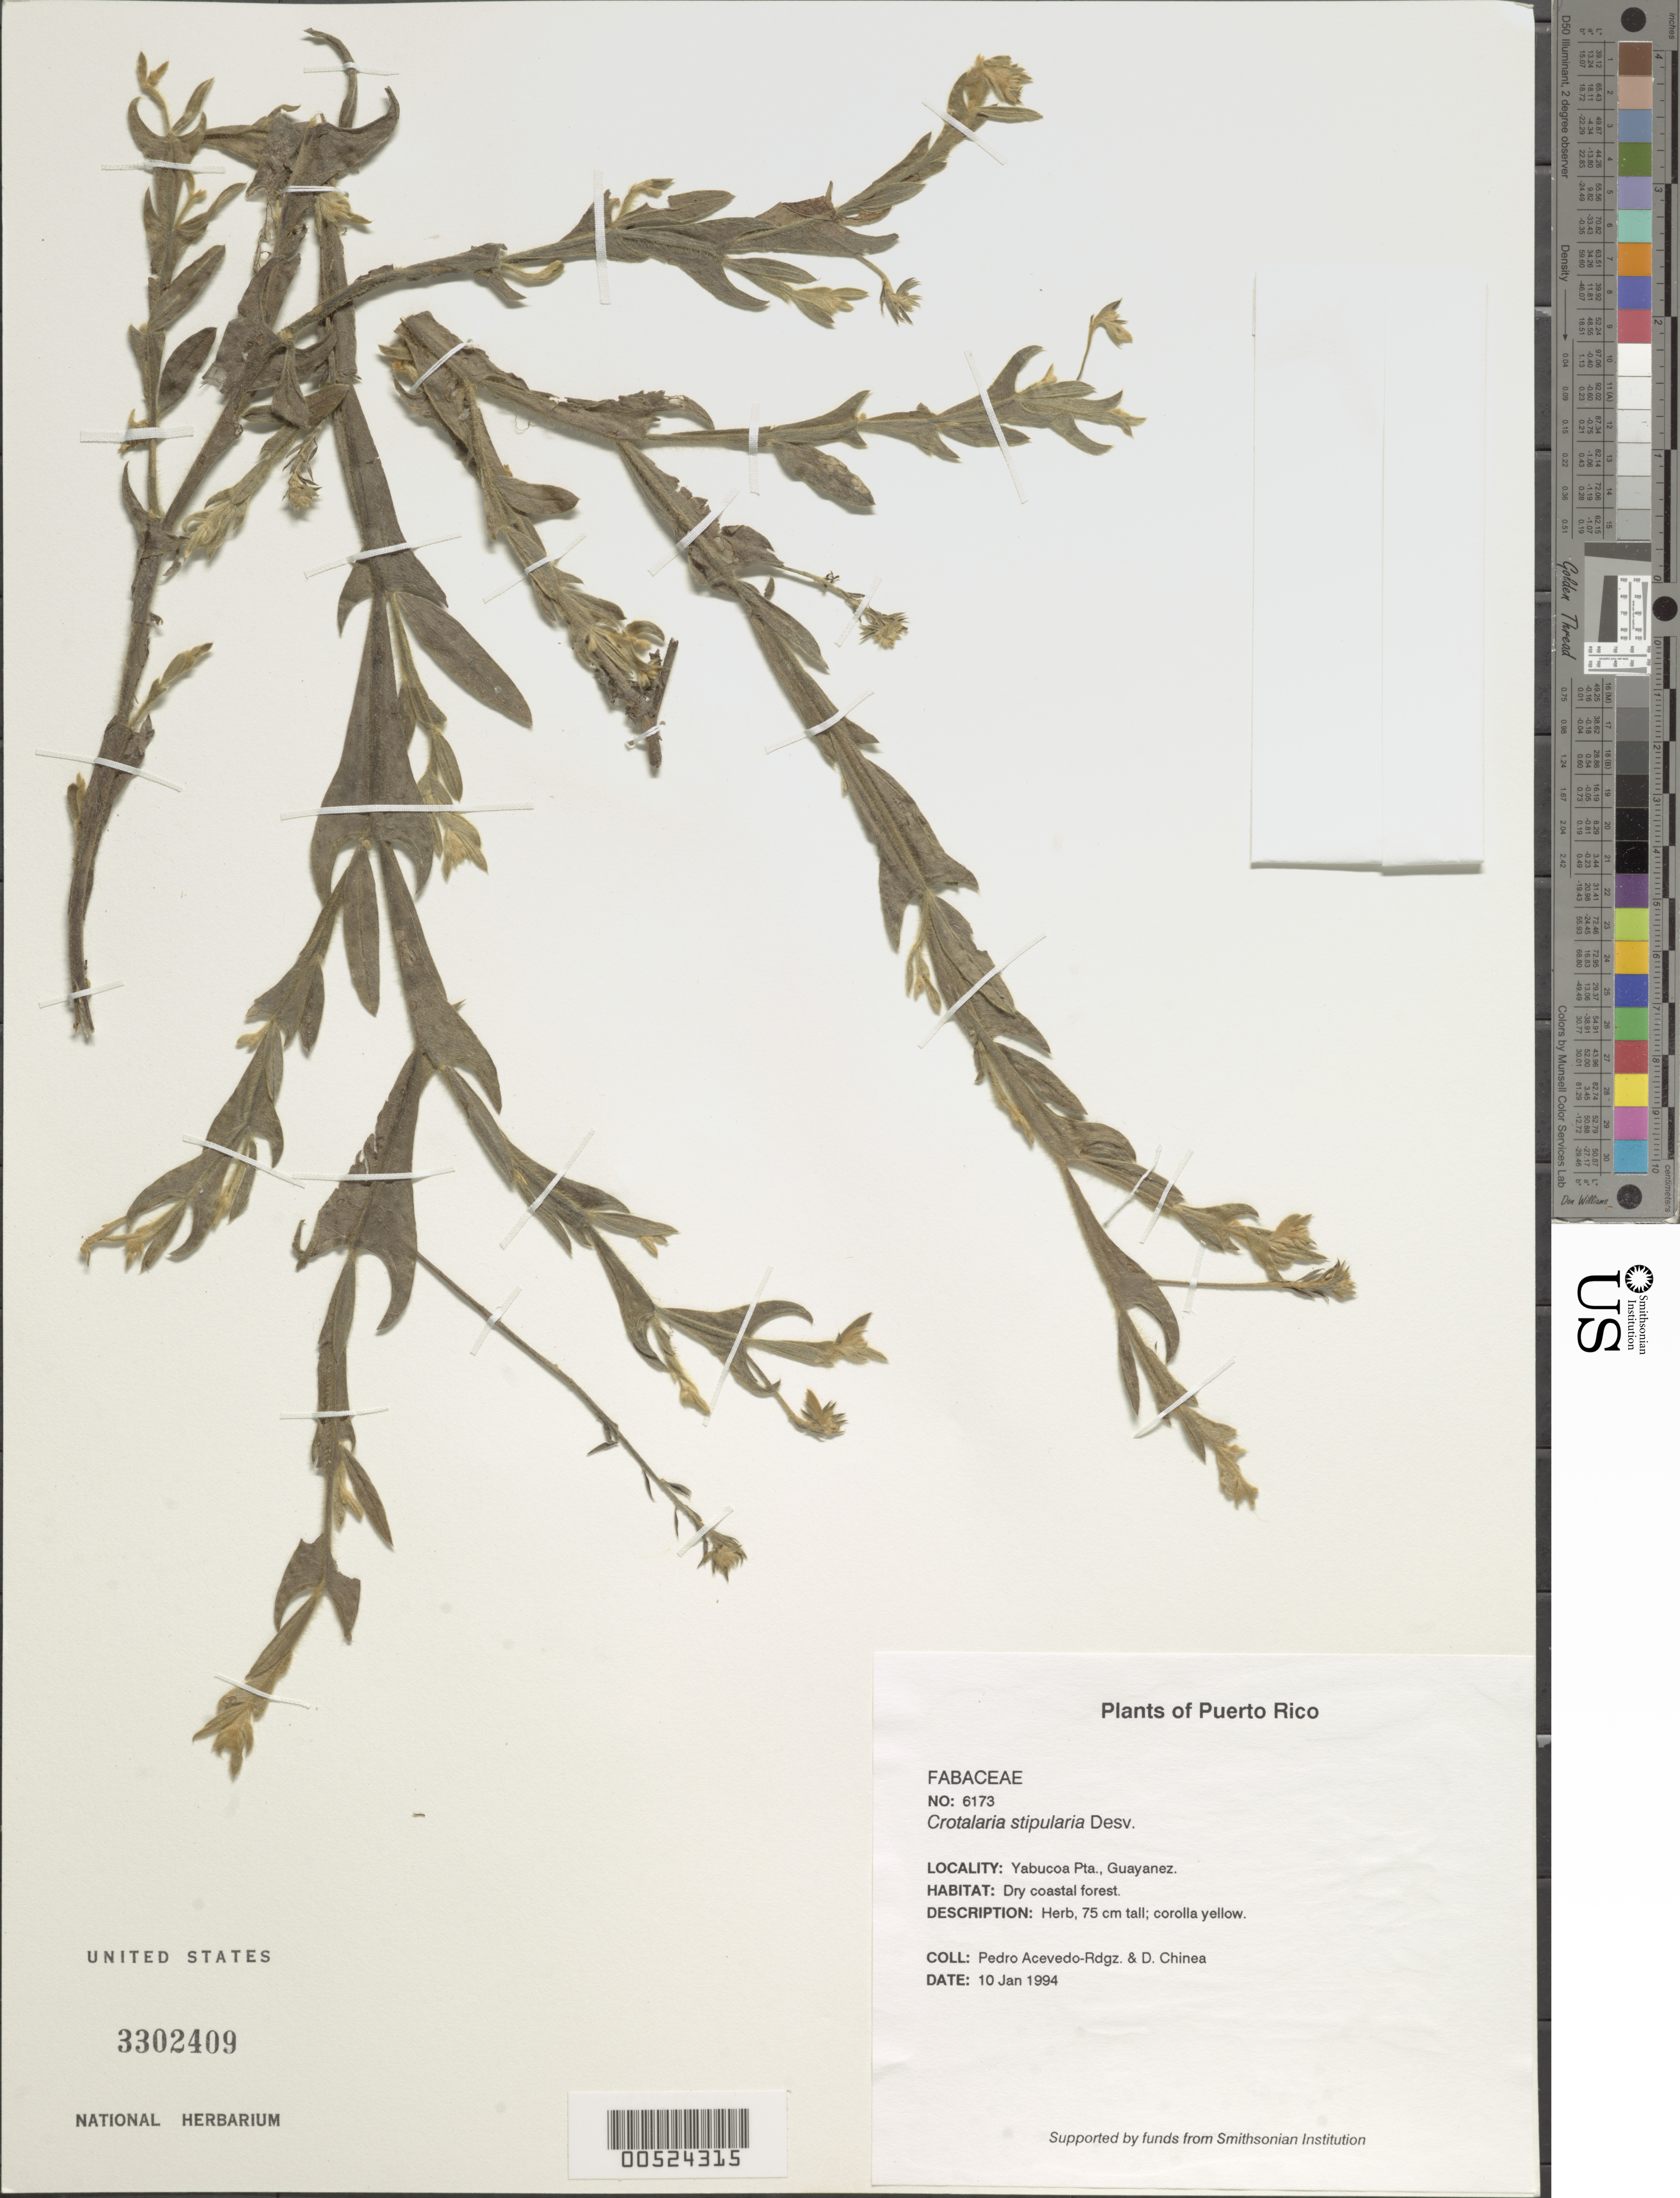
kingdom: Plantae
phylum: Tracheophyta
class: Magnoliopsida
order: Fabales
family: Fabaceae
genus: Crotalaria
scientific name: Crotalaria stipularia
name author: Desv.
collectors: P. Acevedo-Rodr. & D. Chinea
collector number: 6173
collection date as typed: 10 Jan 1994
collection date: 1994-01-10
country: Puerto Rico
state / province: Yabucoa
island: Puerto Rico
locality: Yabucoa Pta., Guayanes.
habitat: Dry coastal forest.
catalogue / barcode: US 3302409